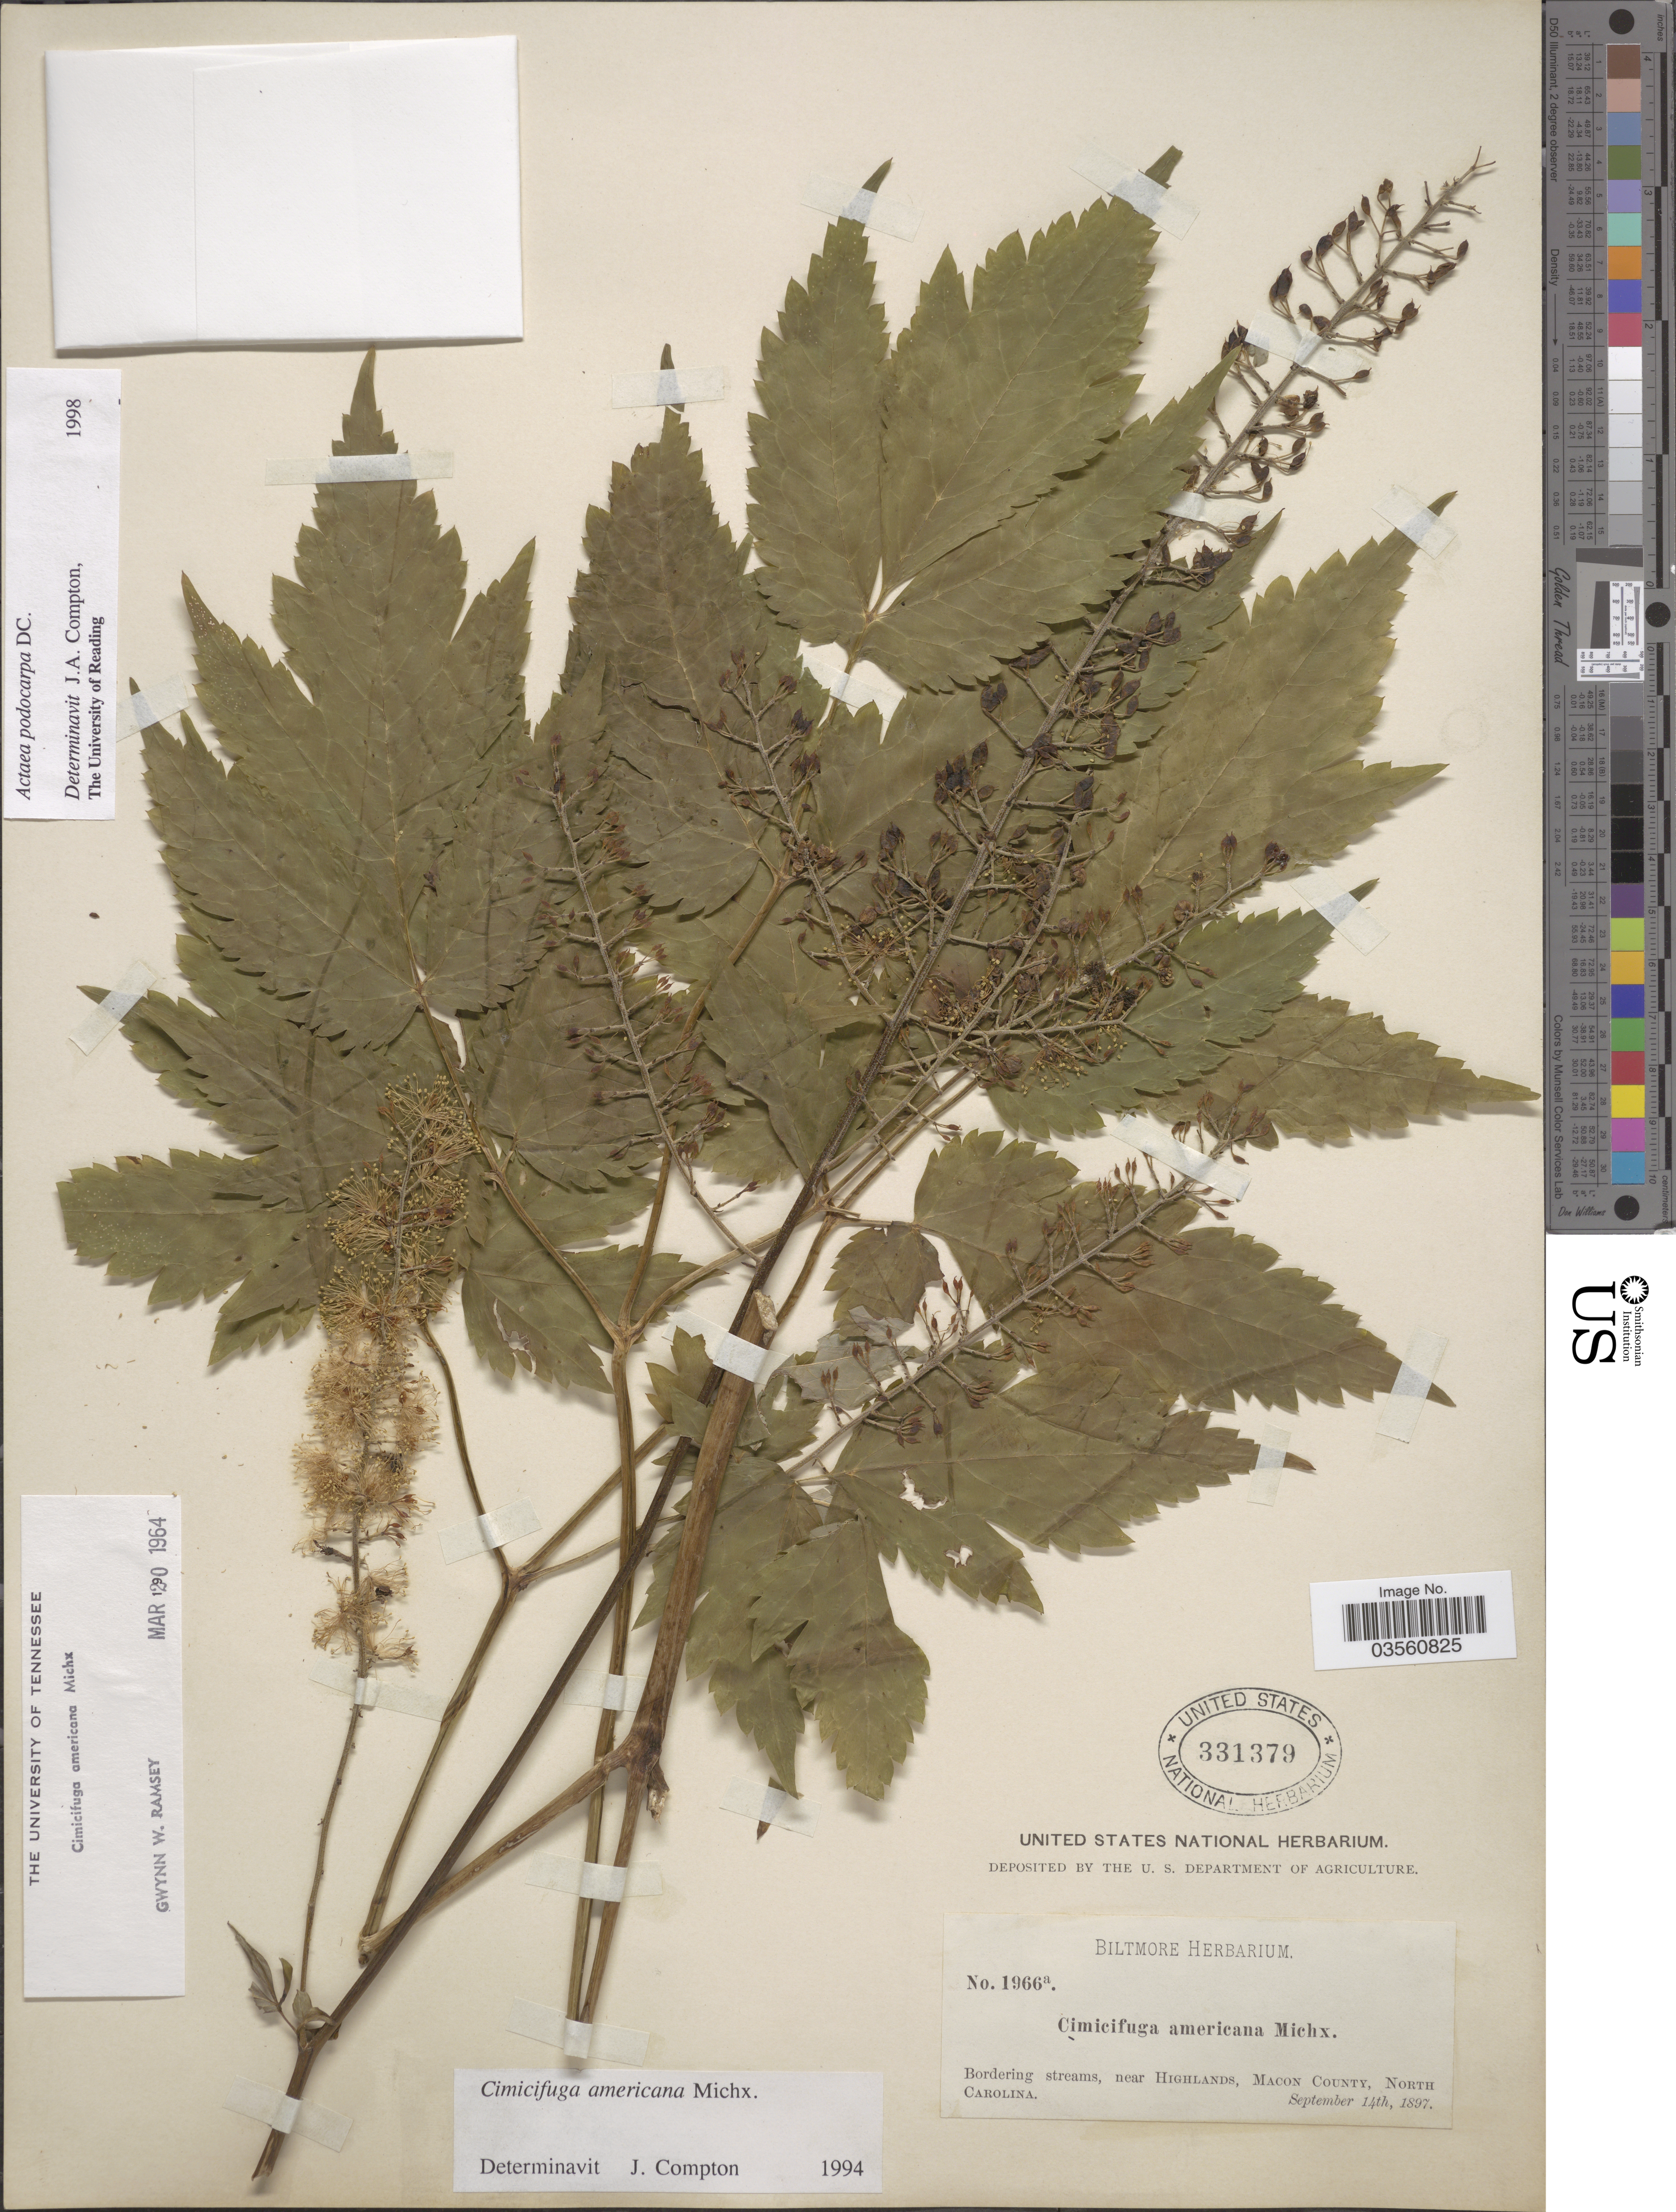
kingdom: Plantae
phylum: Tracheophyta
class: Magnoliopsida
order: Ranunculales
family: Ranunculaceae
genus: Actaea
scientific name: Actaea podocarpa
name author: DC.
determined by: Compton, J. A.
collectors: ex herb. Biltmore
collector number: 1966a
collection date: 1897-09-14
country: United States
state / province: North Carolina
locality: Near Highlands, Macon County.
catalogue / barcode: US 331379